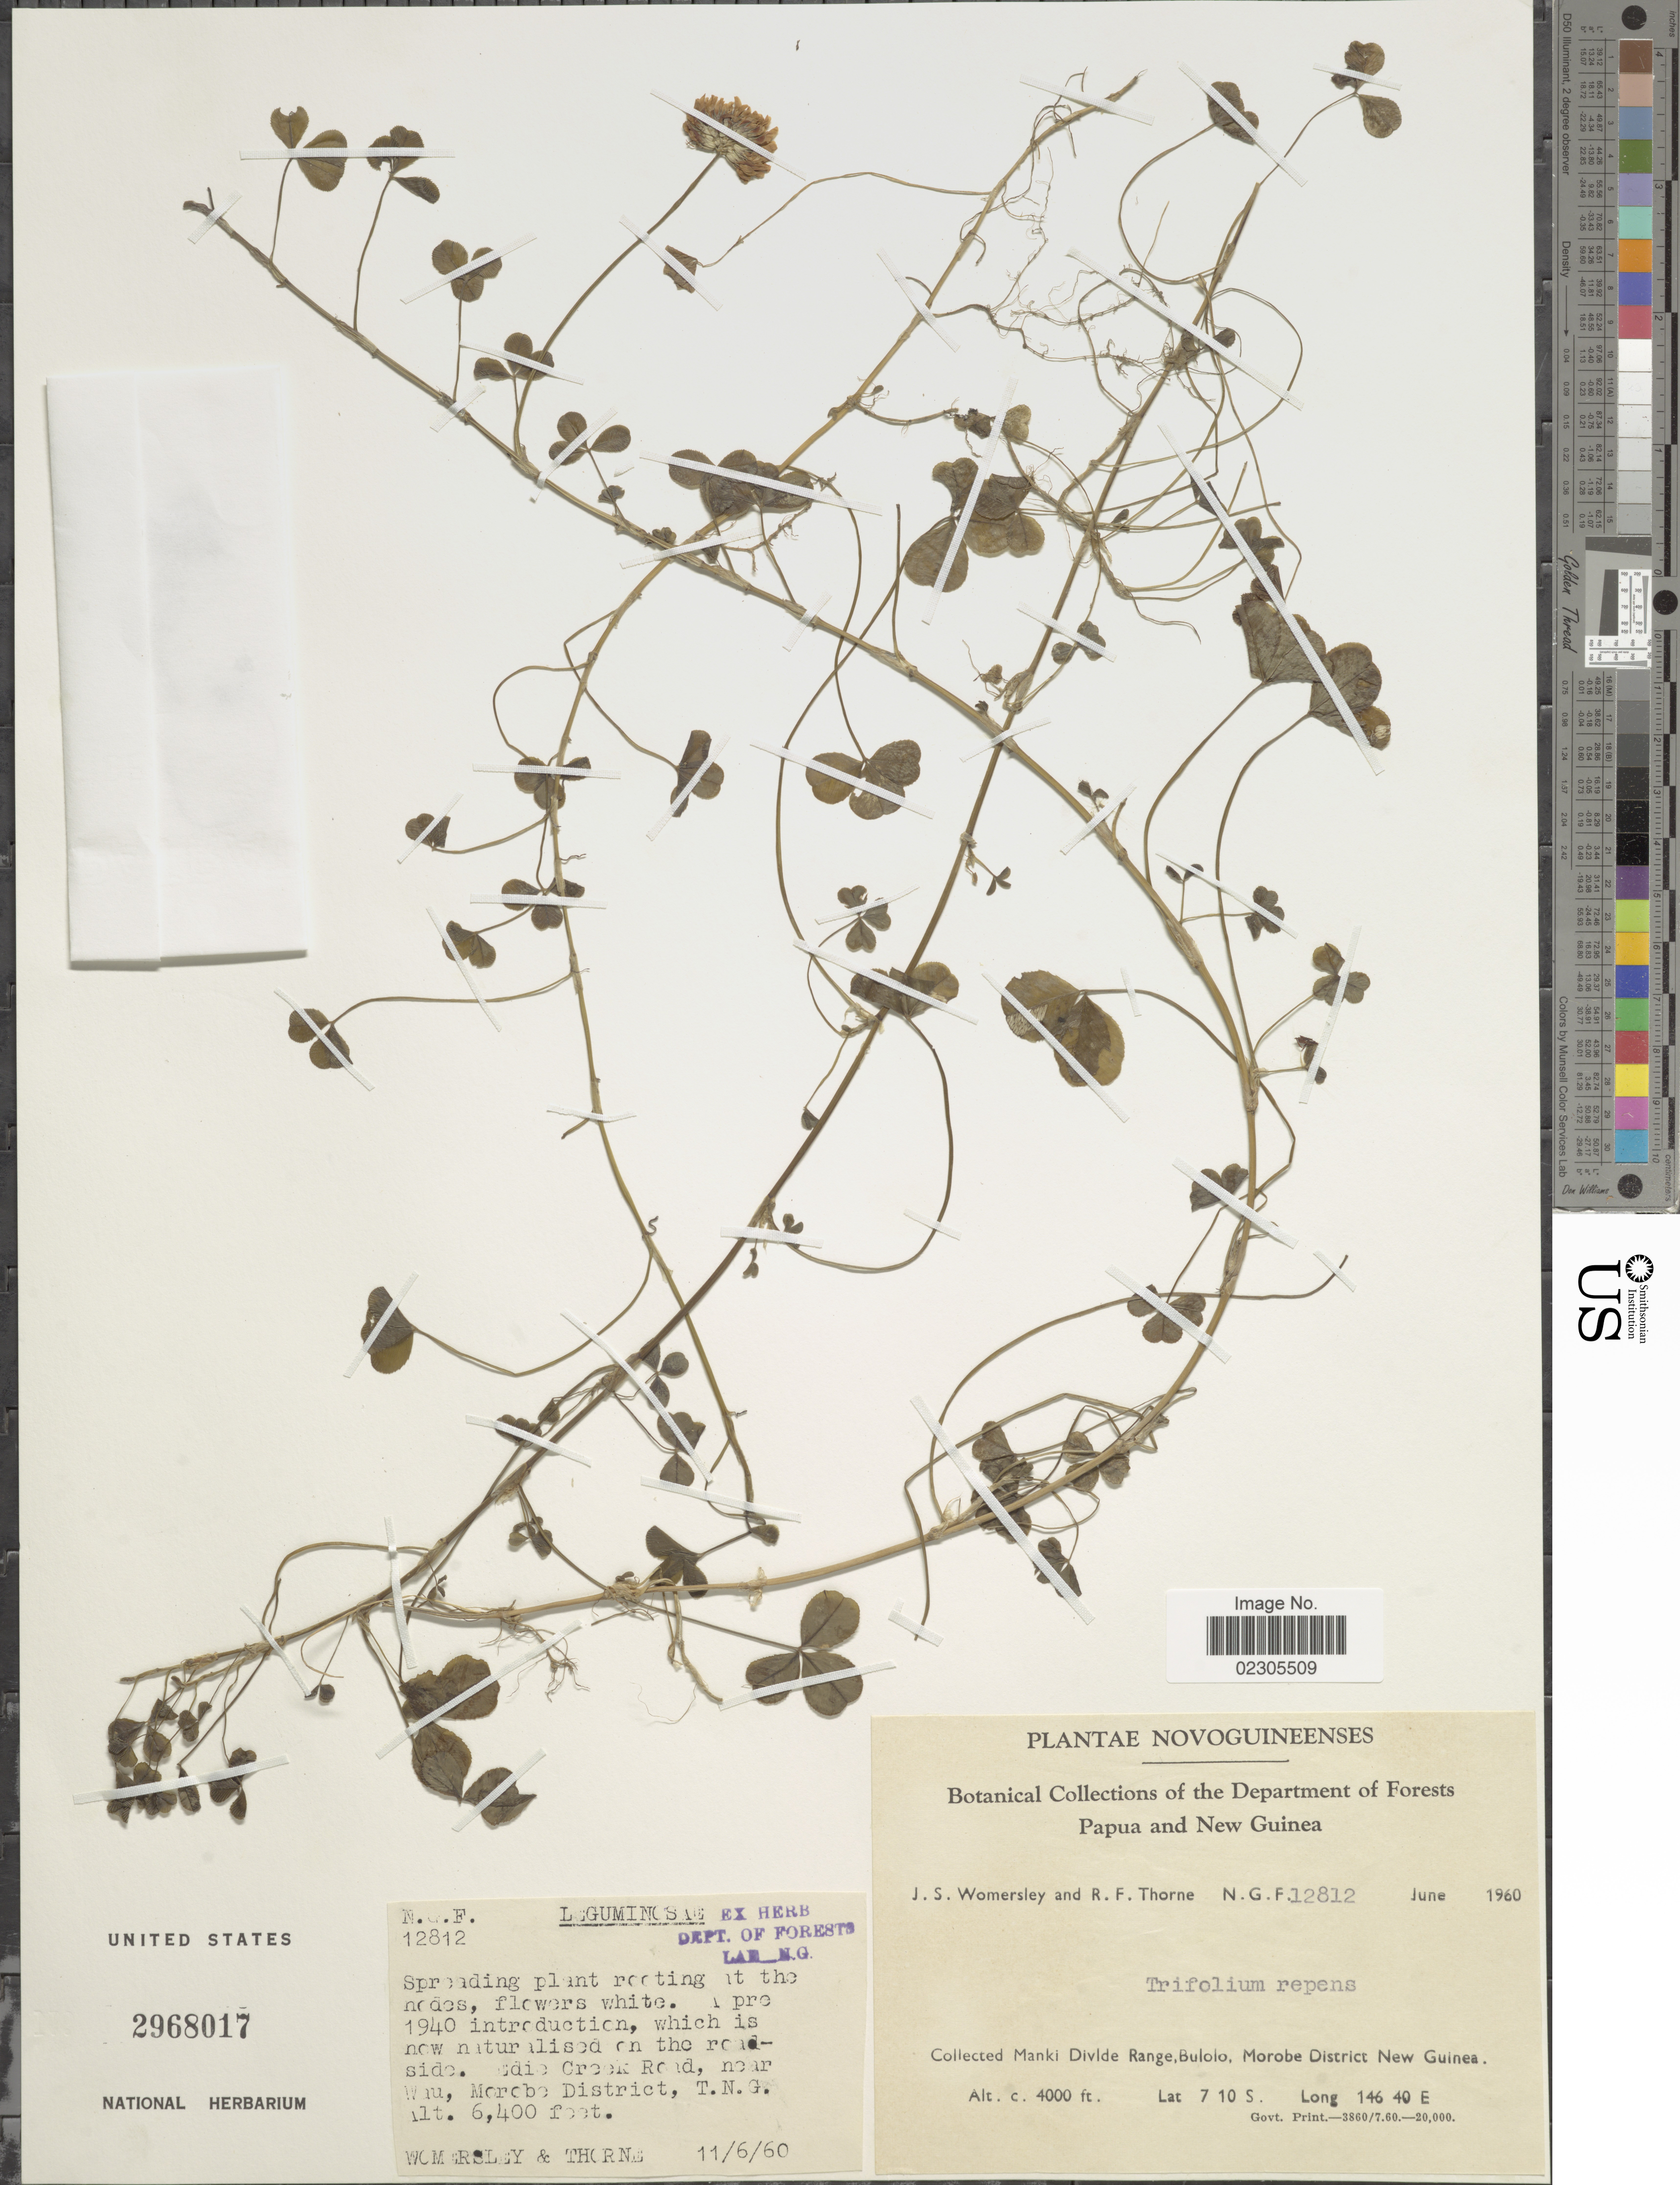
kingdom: Plantae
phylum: Tracheophyta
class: Magnoliopsida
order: Fabales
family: Fabaceae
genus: Trifolium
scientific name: Trifolium repens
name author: L.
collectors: J. S. Womersley & R. F. Thorne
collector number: NGF12812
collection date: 1960-06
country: Papua New Guinea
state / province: Morobe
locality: Novoguineenses, Manki Divide Range, Bulolo, Morobe District New Guinea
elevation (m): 1219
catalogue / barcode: US 2968017